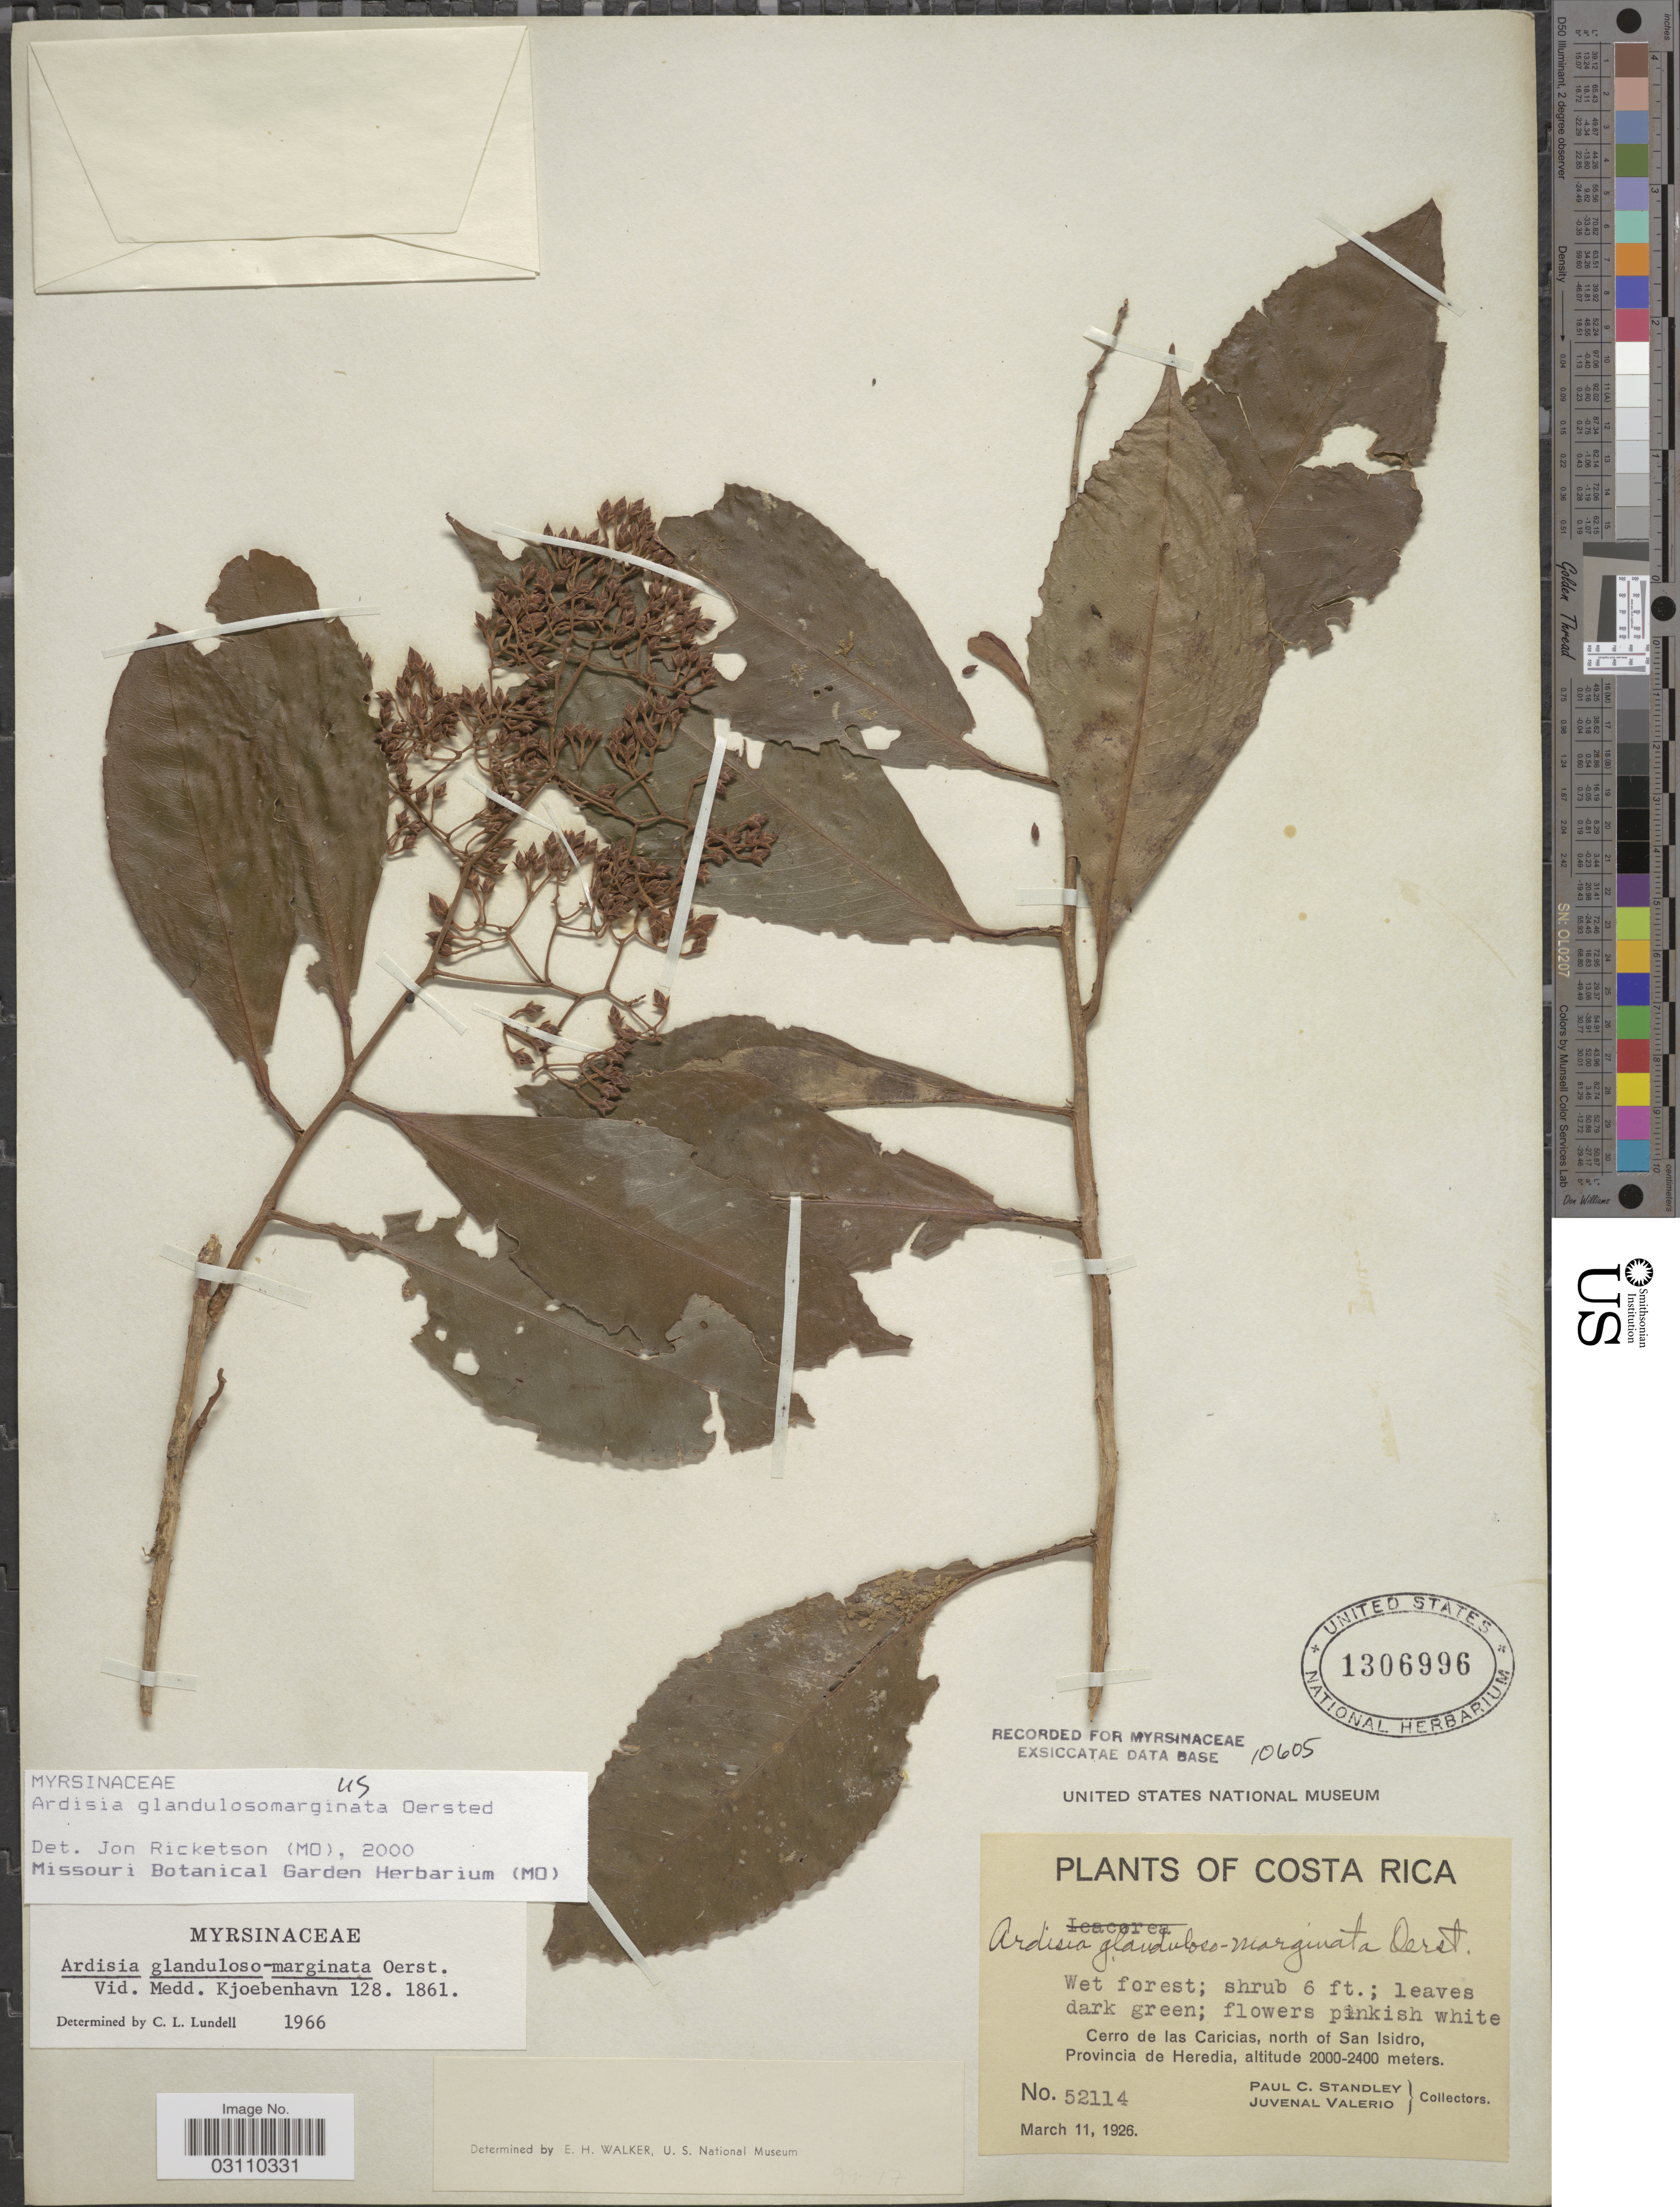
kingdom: Plantae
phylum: Tracheophyta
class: Magnoliopsida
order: Ericales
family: Primulaceae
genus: Ardisia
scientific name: Ardisia glandulosa-marginata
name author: Oerst.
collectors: P. C. Standley & J. Valerio R.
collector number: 52114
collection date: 1926-03-11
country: Costa Rica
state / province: Heredia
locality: Cerro de las Caricias, north of San Isidro.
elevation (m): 2000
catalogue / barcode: US 1306996